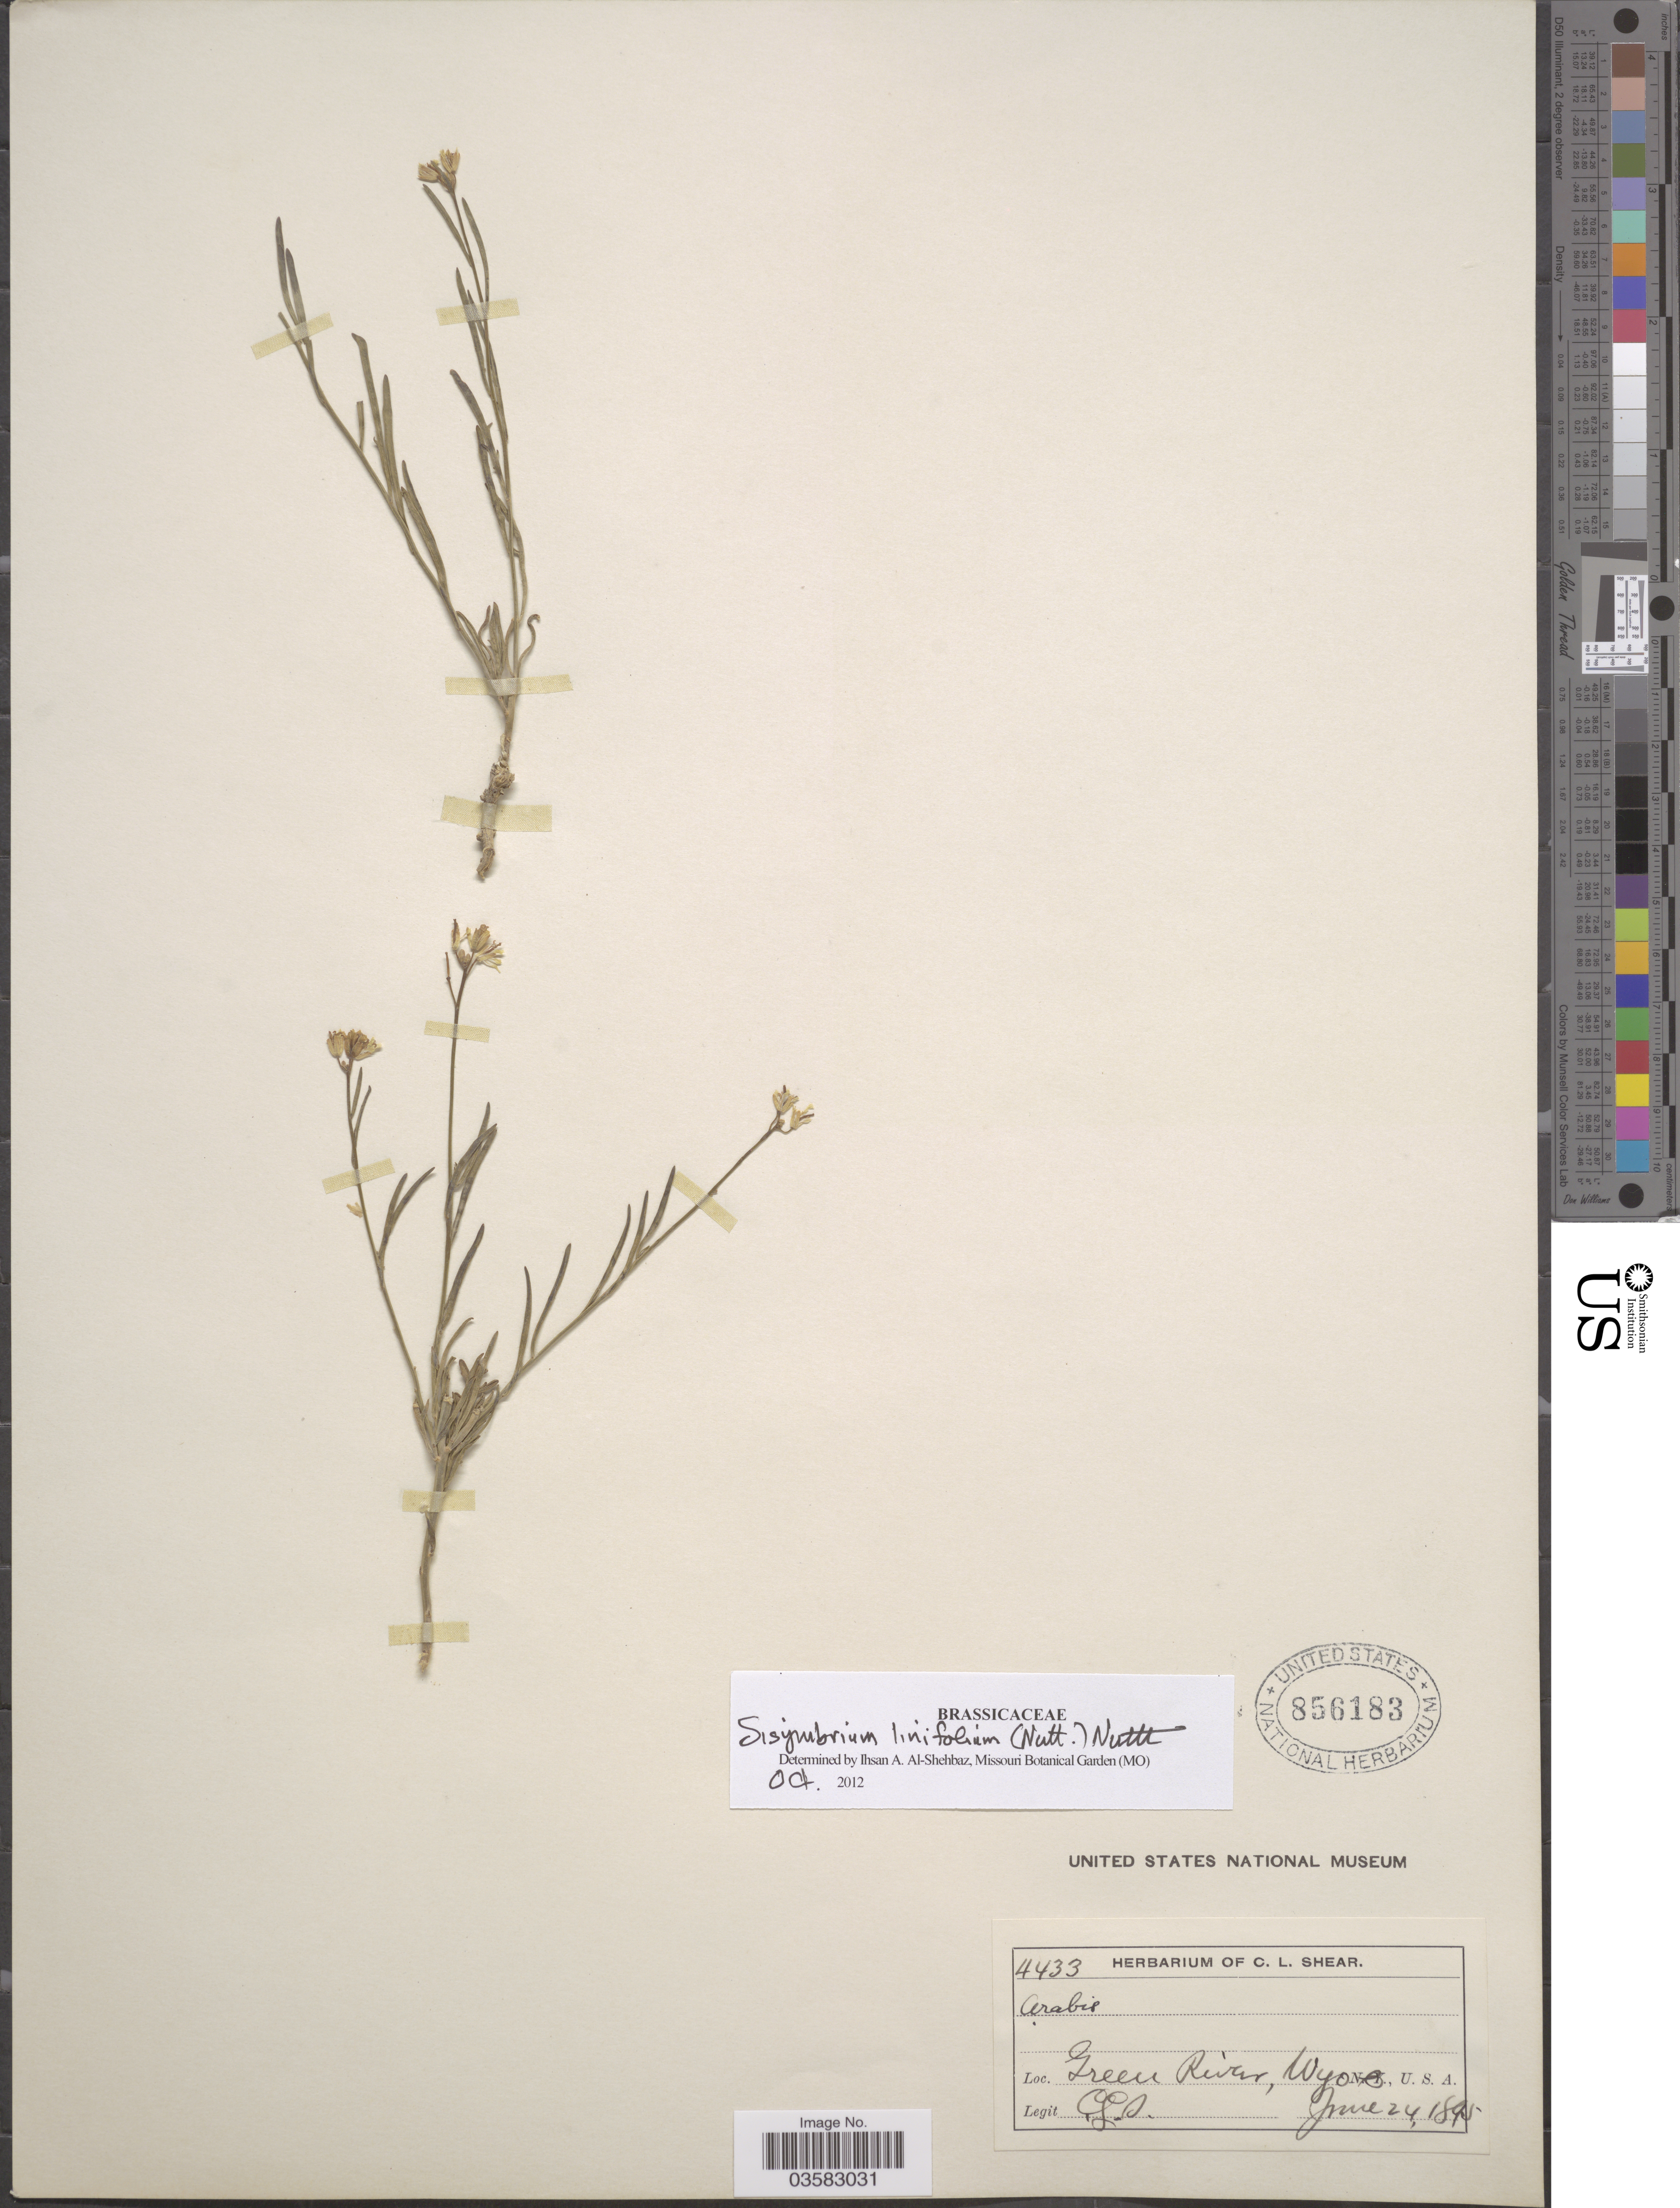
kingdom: Plantae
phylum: Tracheophyta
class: Magnoliopsida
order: Brassicales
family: Brassicaceae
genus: Sisymbrium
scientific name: Sisymbrium linifolium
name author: (Nutt.) Nutt. ex Torr. & A. Gray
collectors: C. L. Shear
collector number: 4433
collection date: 1895-06-24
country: United States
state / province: Wyoming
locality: Green River.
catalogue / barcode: US 856183